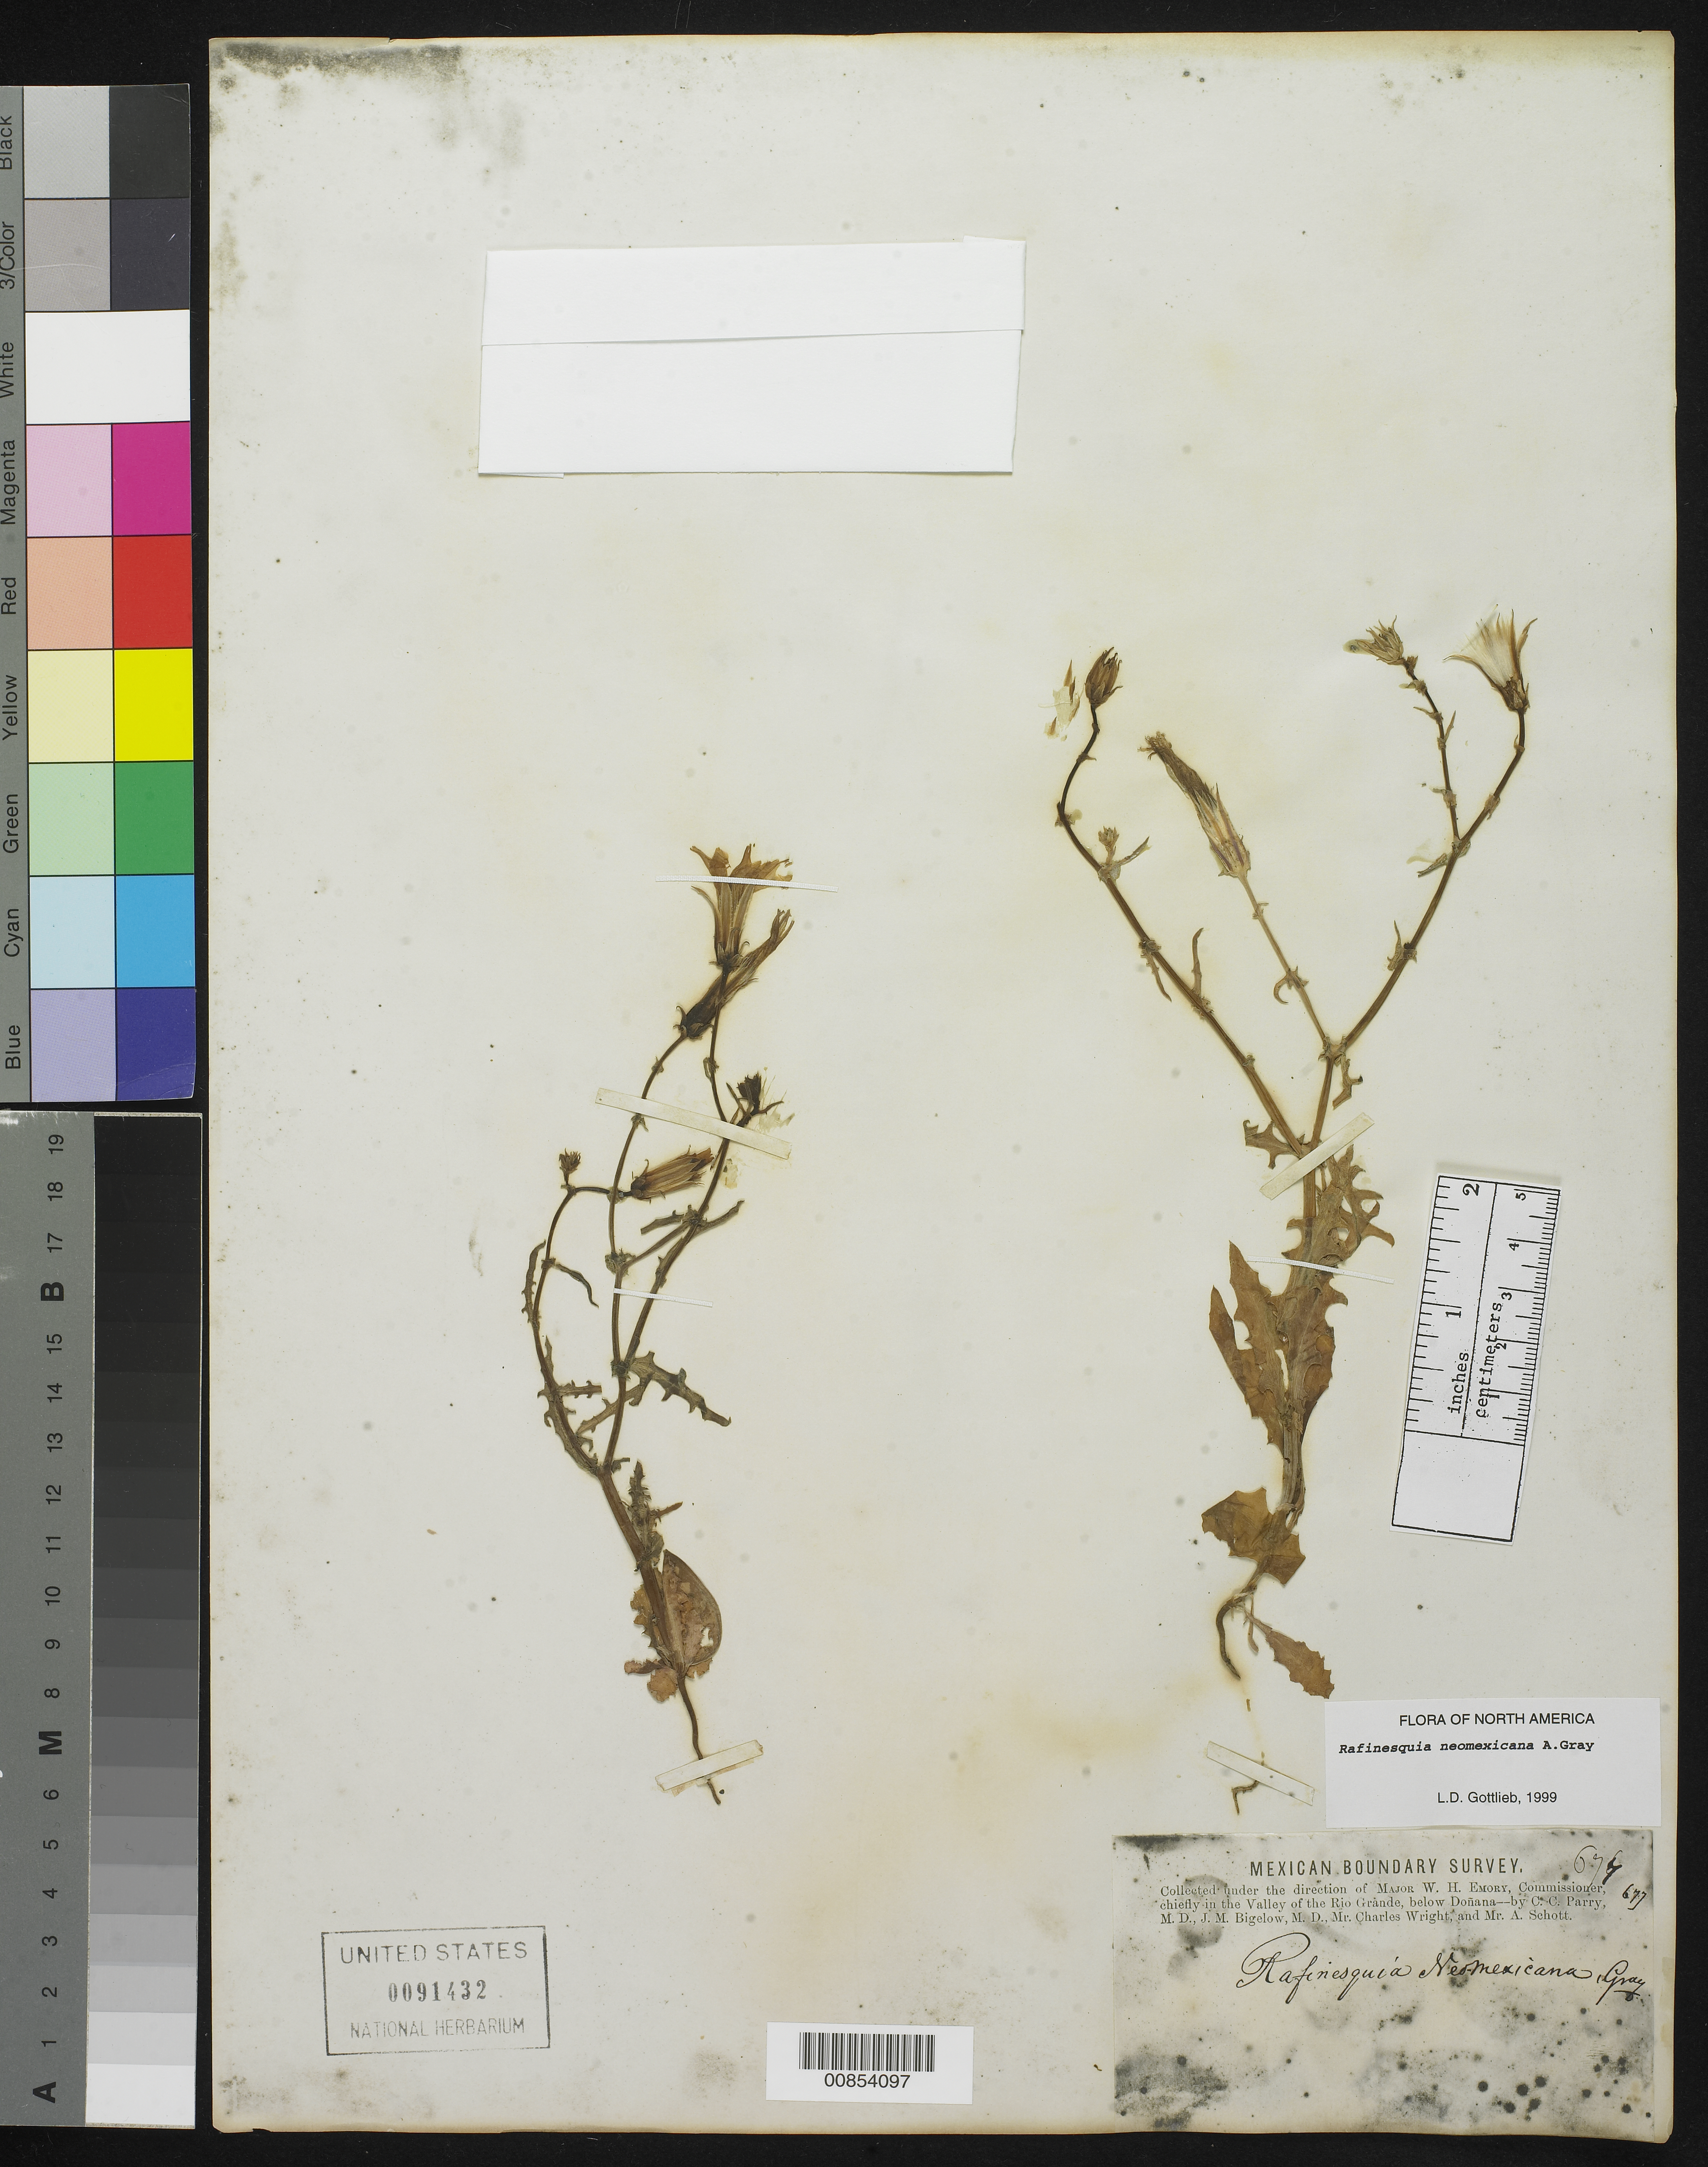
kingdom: Plantae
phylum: Tracheophyta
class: Magnoliopsida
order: Asterales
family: Asteraceae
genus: Rafinesquia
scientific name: Rafinesquia neomexicana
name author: A. Gray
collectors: C. C. Parry, J. M. Bigelow, C. Wright & A. C. V. Schott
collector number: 677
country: United States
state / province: New Mexico / Texas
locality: Valley of the Rio Grande, below Doñana.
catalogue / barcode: US 91432